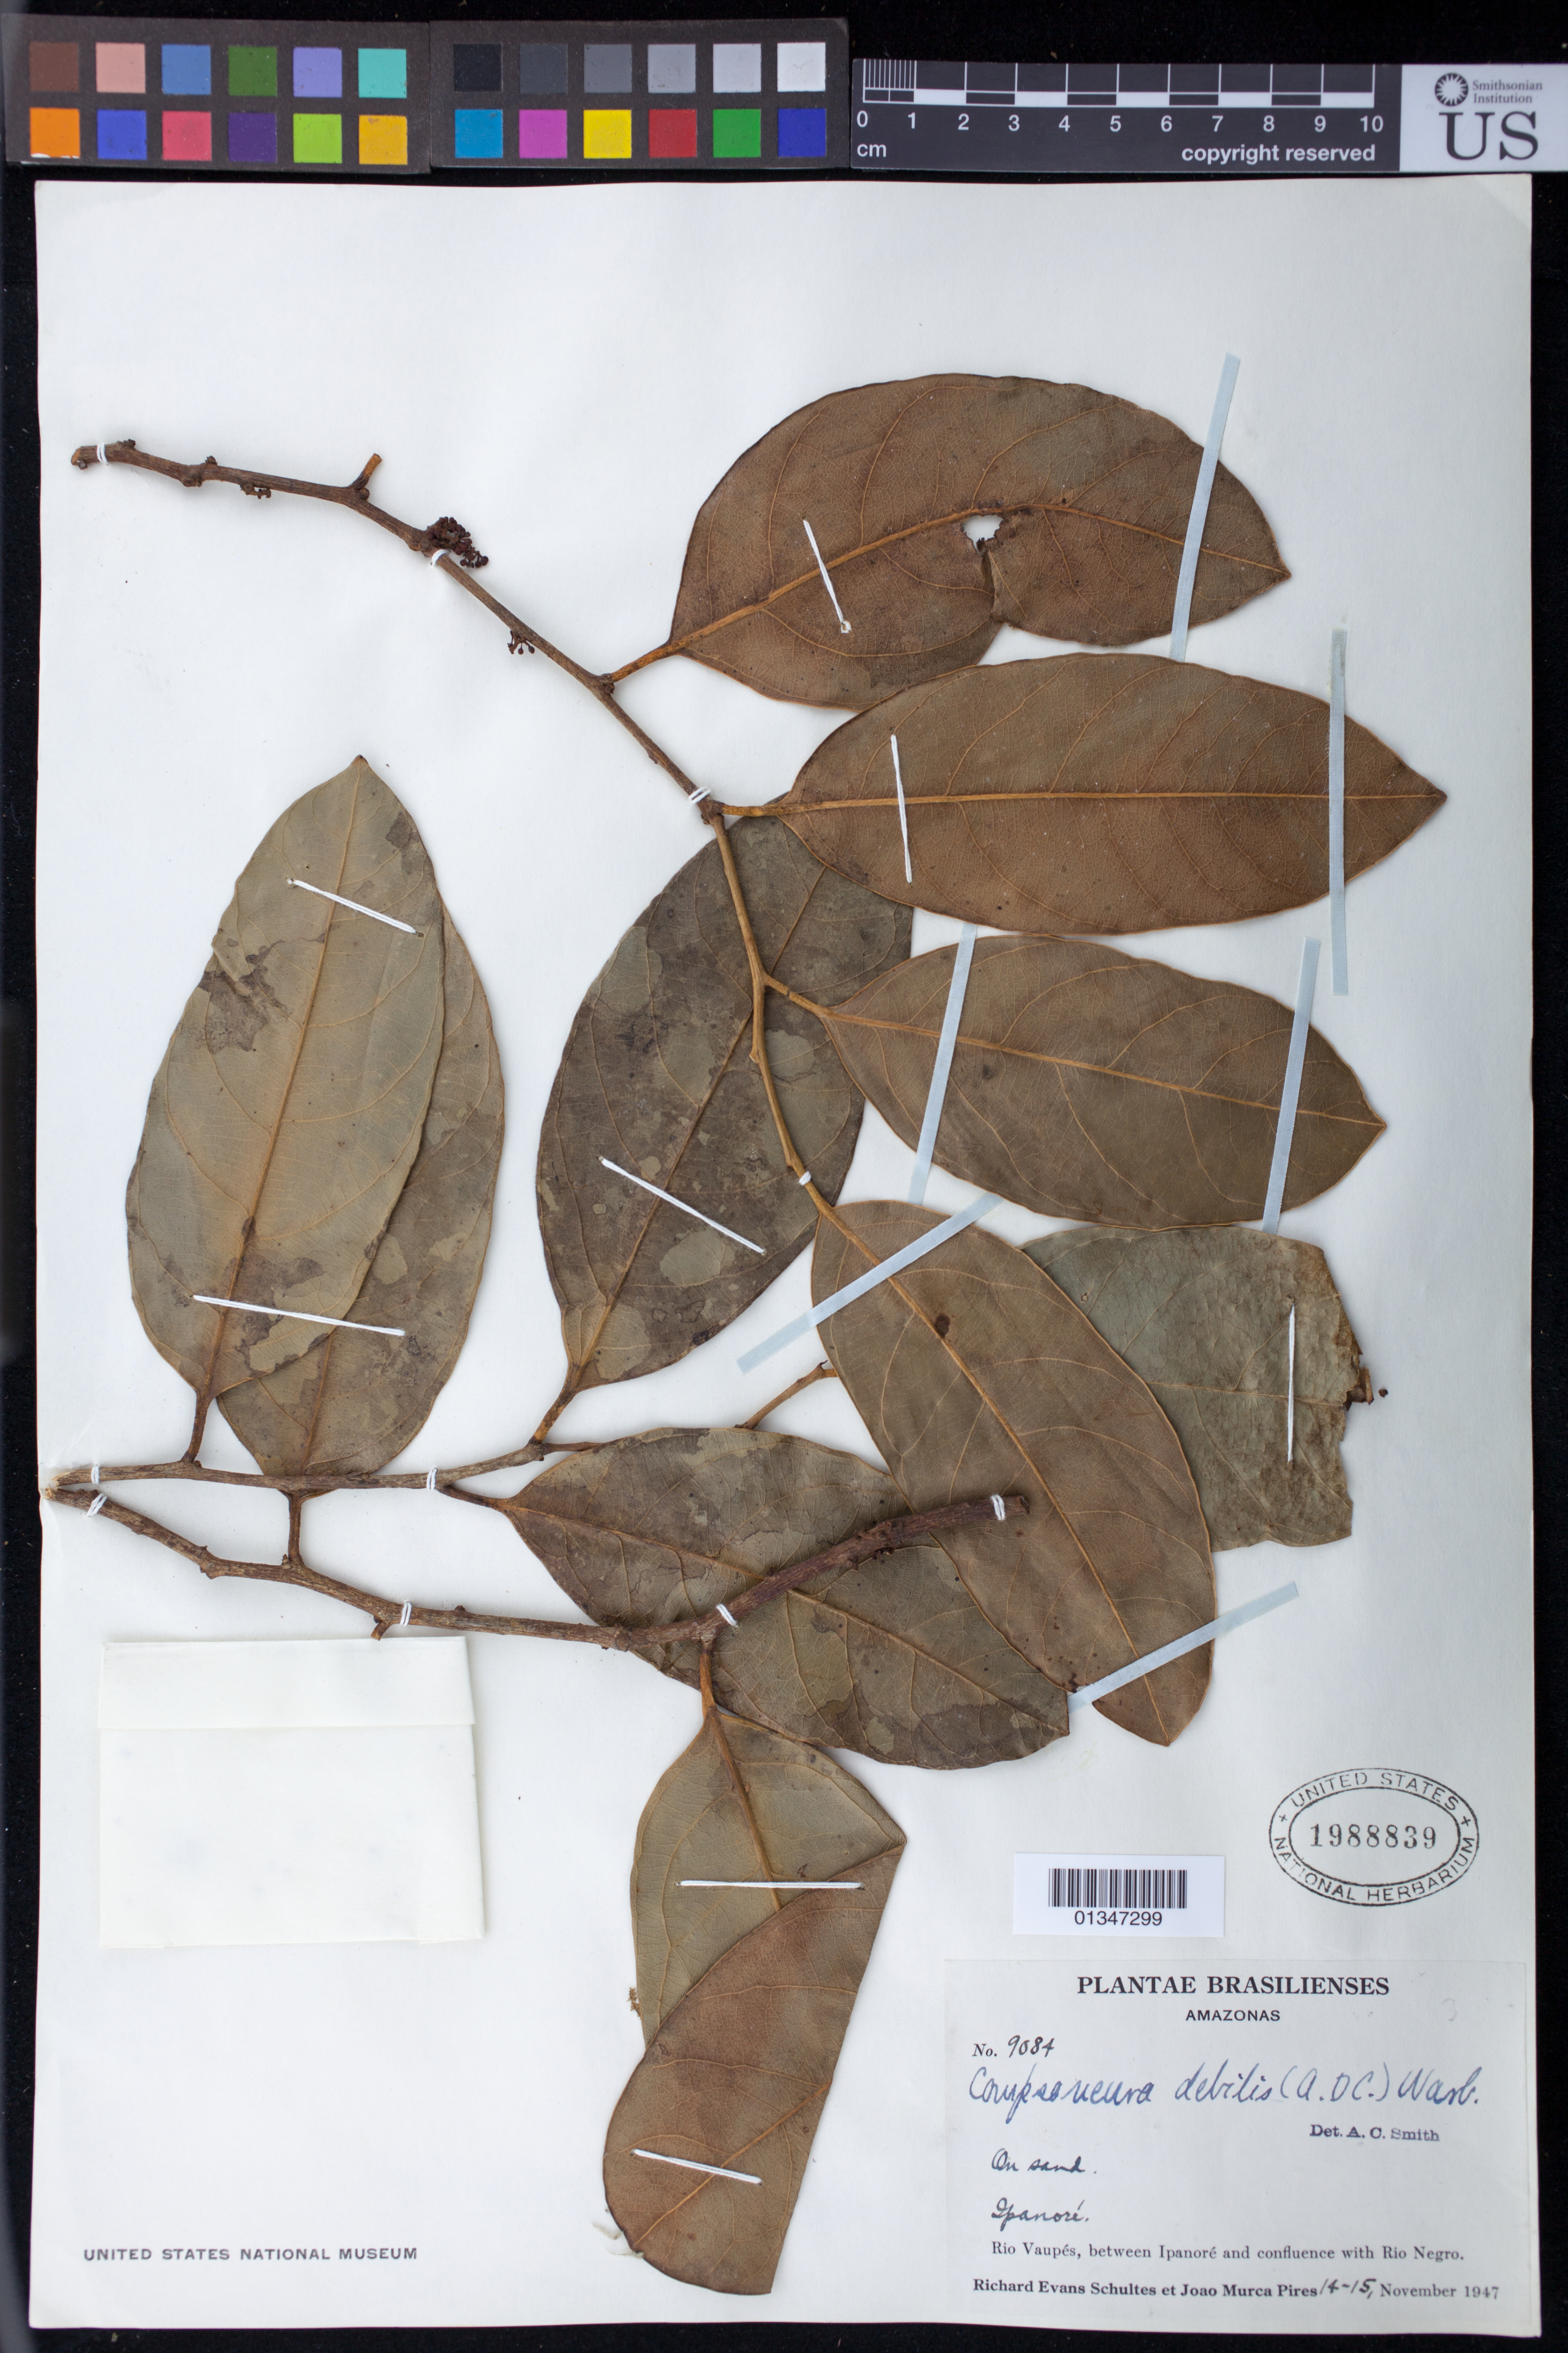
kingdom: Plantae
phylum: Tracheophyta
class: Magnoliopsida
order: Magnoliales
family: Myristicaceae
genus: Compsoneura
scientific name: Compsoneura debilis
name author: (Spruce ex A. DC.) Warb.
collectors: R. E. Schultes & J. M. Pires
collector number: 9084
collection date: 1947-11-14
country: Colombia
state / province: Guainía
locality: Rio Vaupés, between Ipanoré and confluence with Rio Negro. Ipanoré.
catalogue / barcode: US 1988839